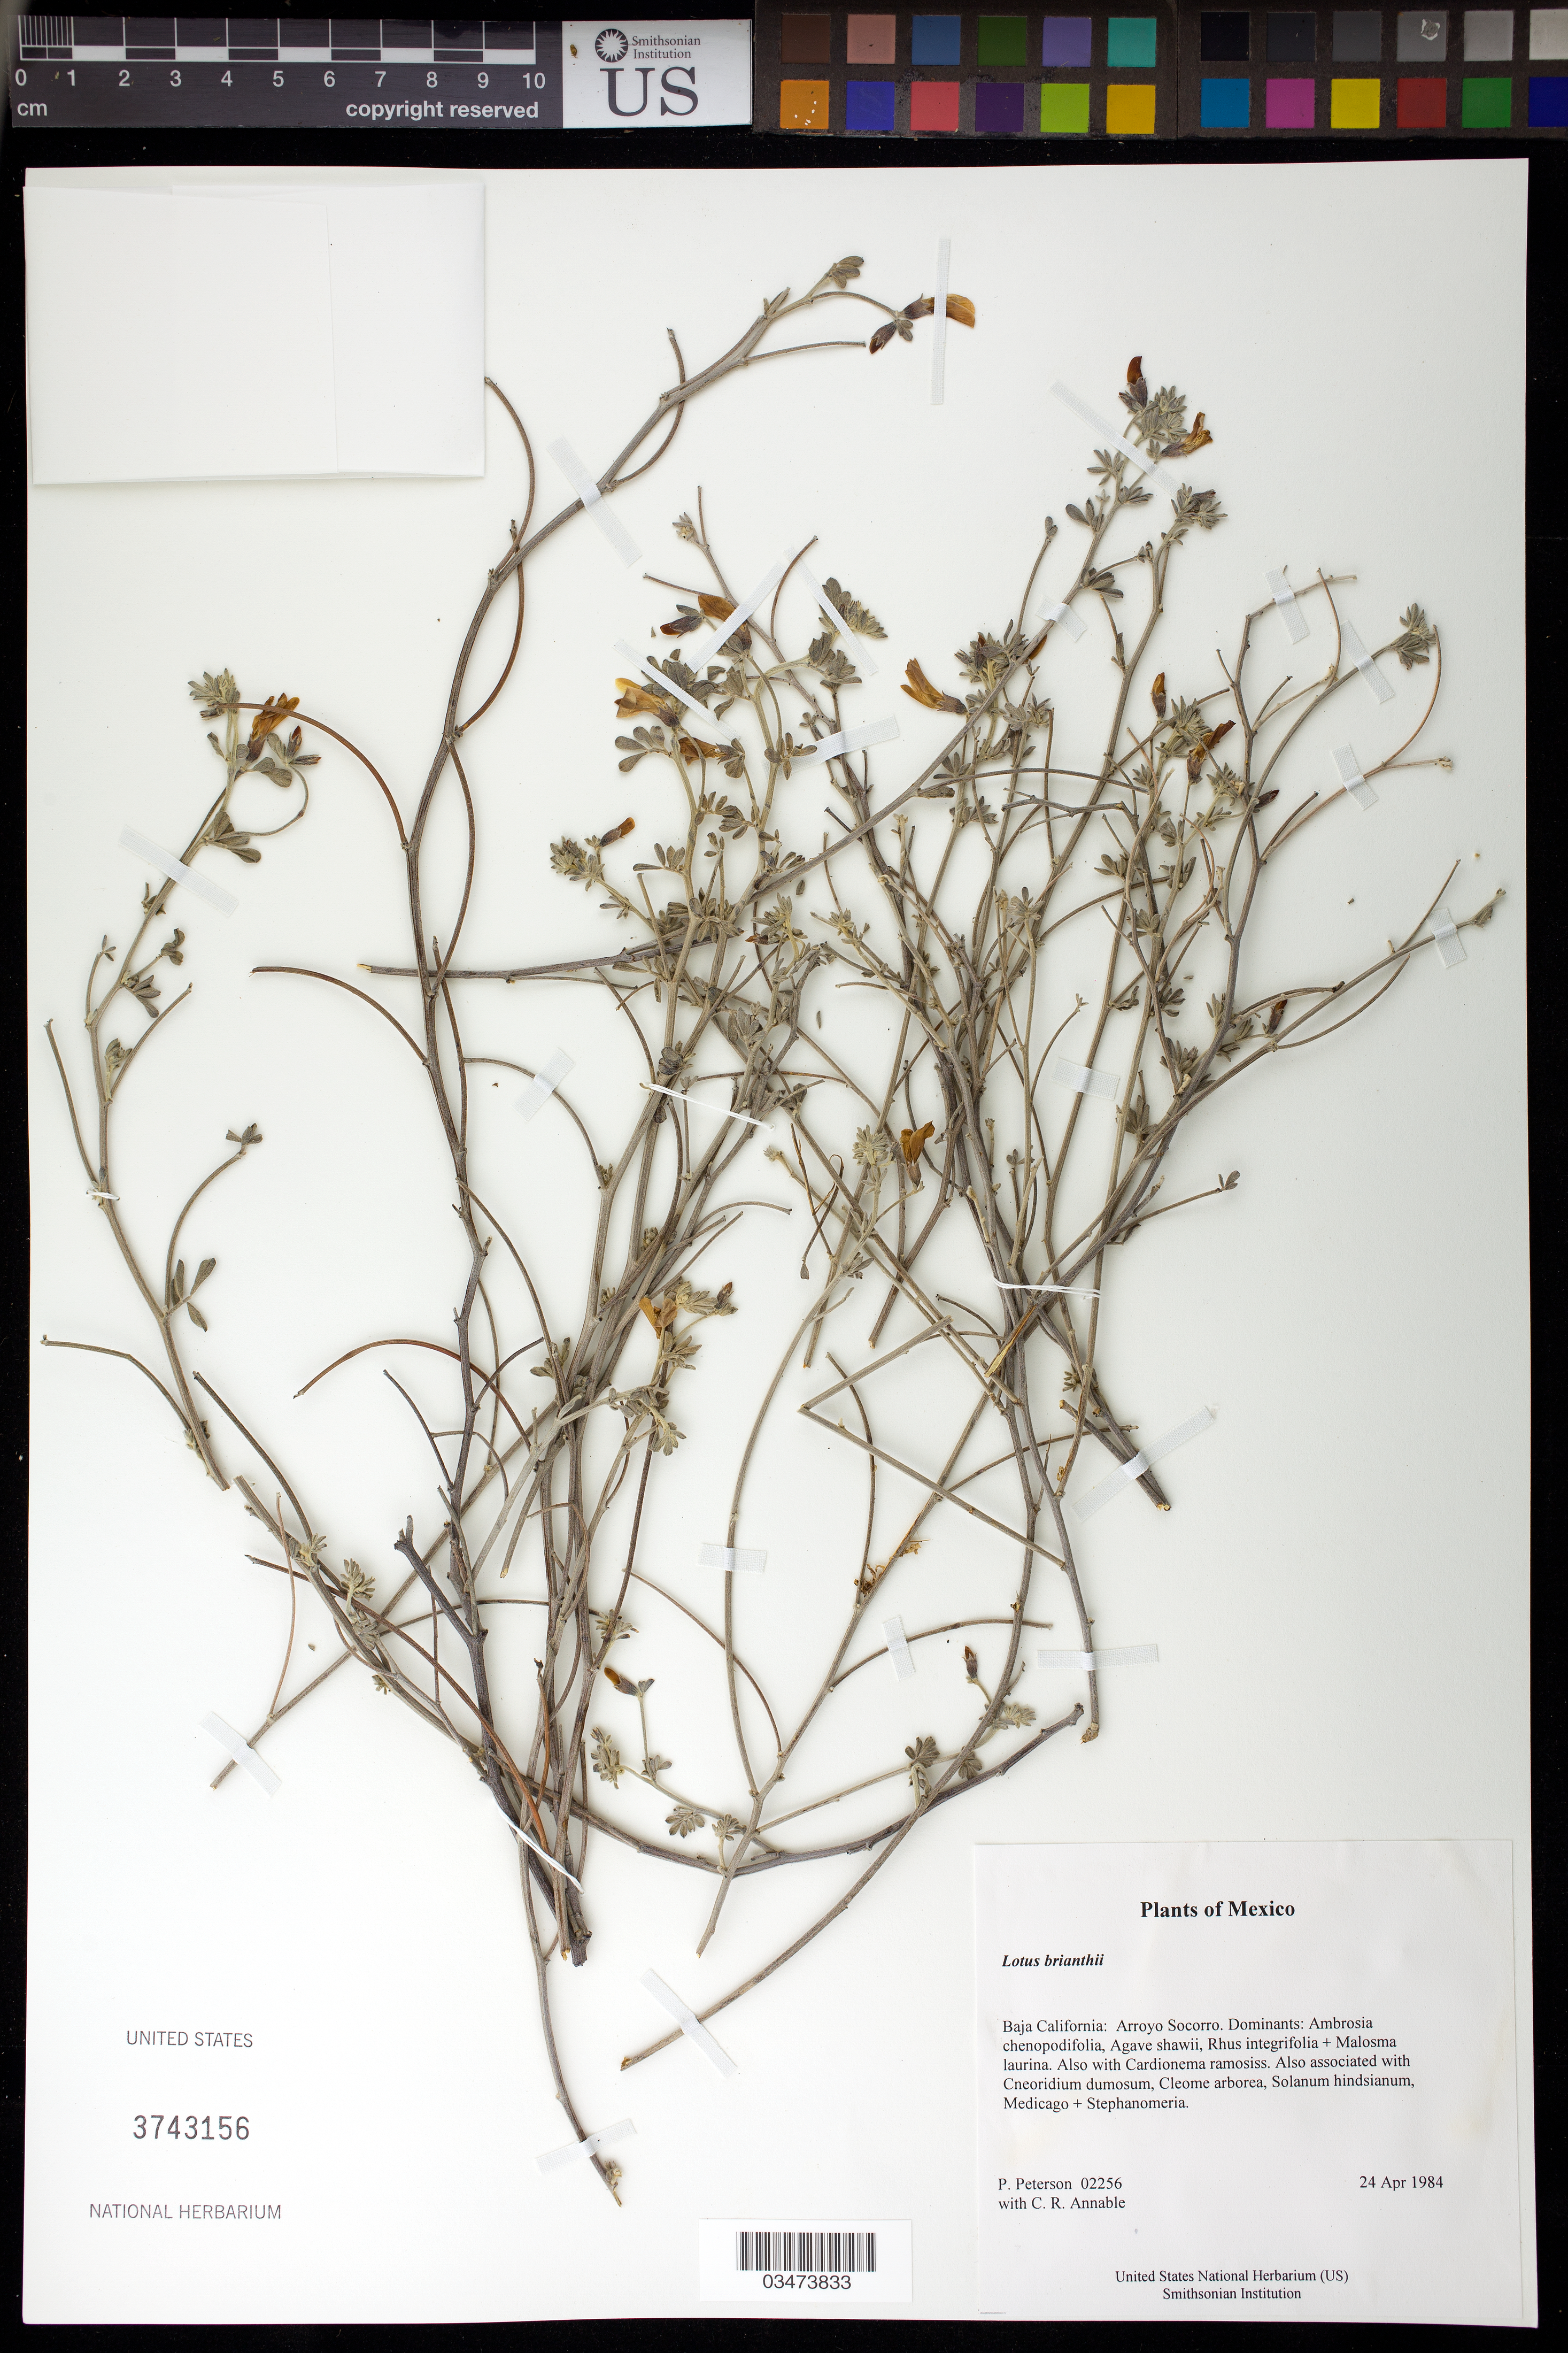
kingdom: Plantae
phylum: Tracheophyta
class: Magnoliopsida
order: Fabales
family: Fabaceae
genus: Lotus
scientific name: Lotus bryantii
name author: (Brandegee) Ottley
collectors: P. M. Peterson & C. R. Annable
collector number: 02256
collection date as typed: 24 Apr 1984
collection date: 1984-04-24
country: Mexico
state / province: Baja California Norte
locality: Arroyo Socorro.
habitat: Dominants: Ambrosia chenopodifolia, Agave shawii, Rhus integrifolia + Malosma laurina. Also with Cardionema ramosiss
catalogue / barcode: US 3743156